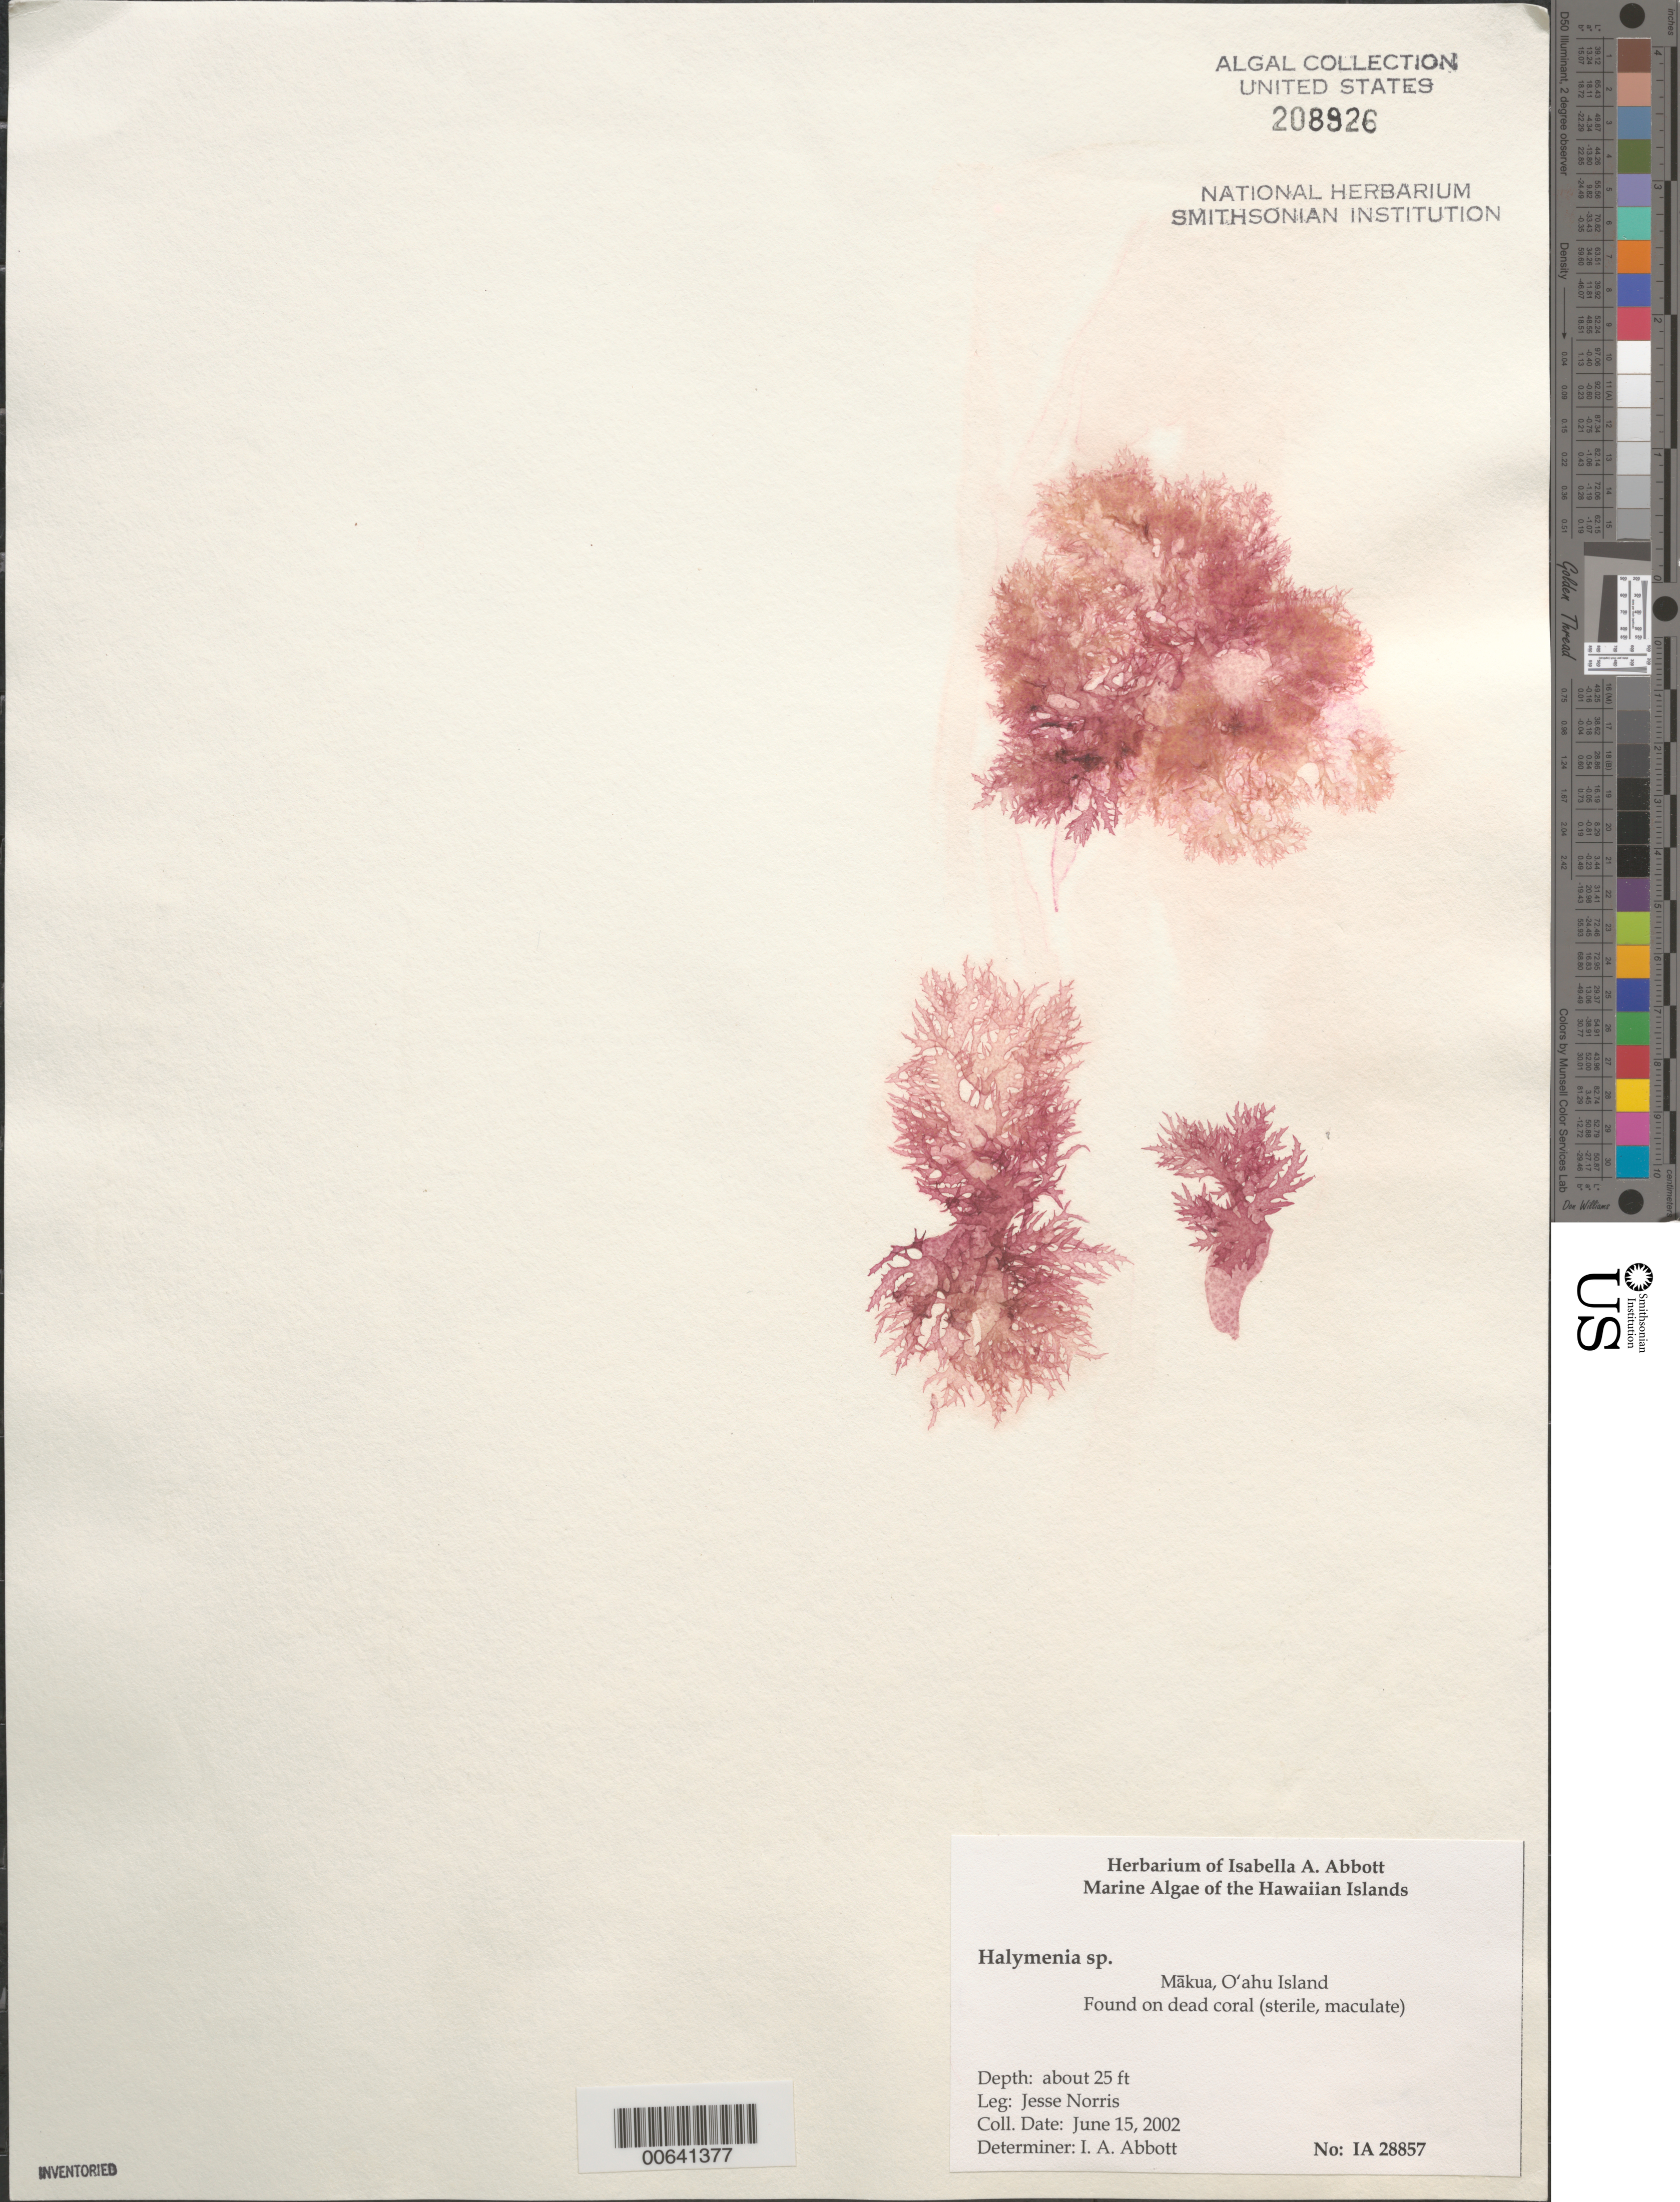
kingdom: Plantae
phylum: Rhodophyta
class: Florideophyceae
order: Halymeniales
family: Halymeniaceae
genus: Halymenia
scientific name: Halymenia sp.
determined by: Abbott, Isabella A.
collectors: J. A. Norris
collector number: IAA 28857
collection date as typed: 15 Jun 2002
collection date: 2002-06-15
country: United States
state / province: Hawaii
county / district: Honolulu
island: Oahu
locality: Makua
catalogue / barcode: US 208926